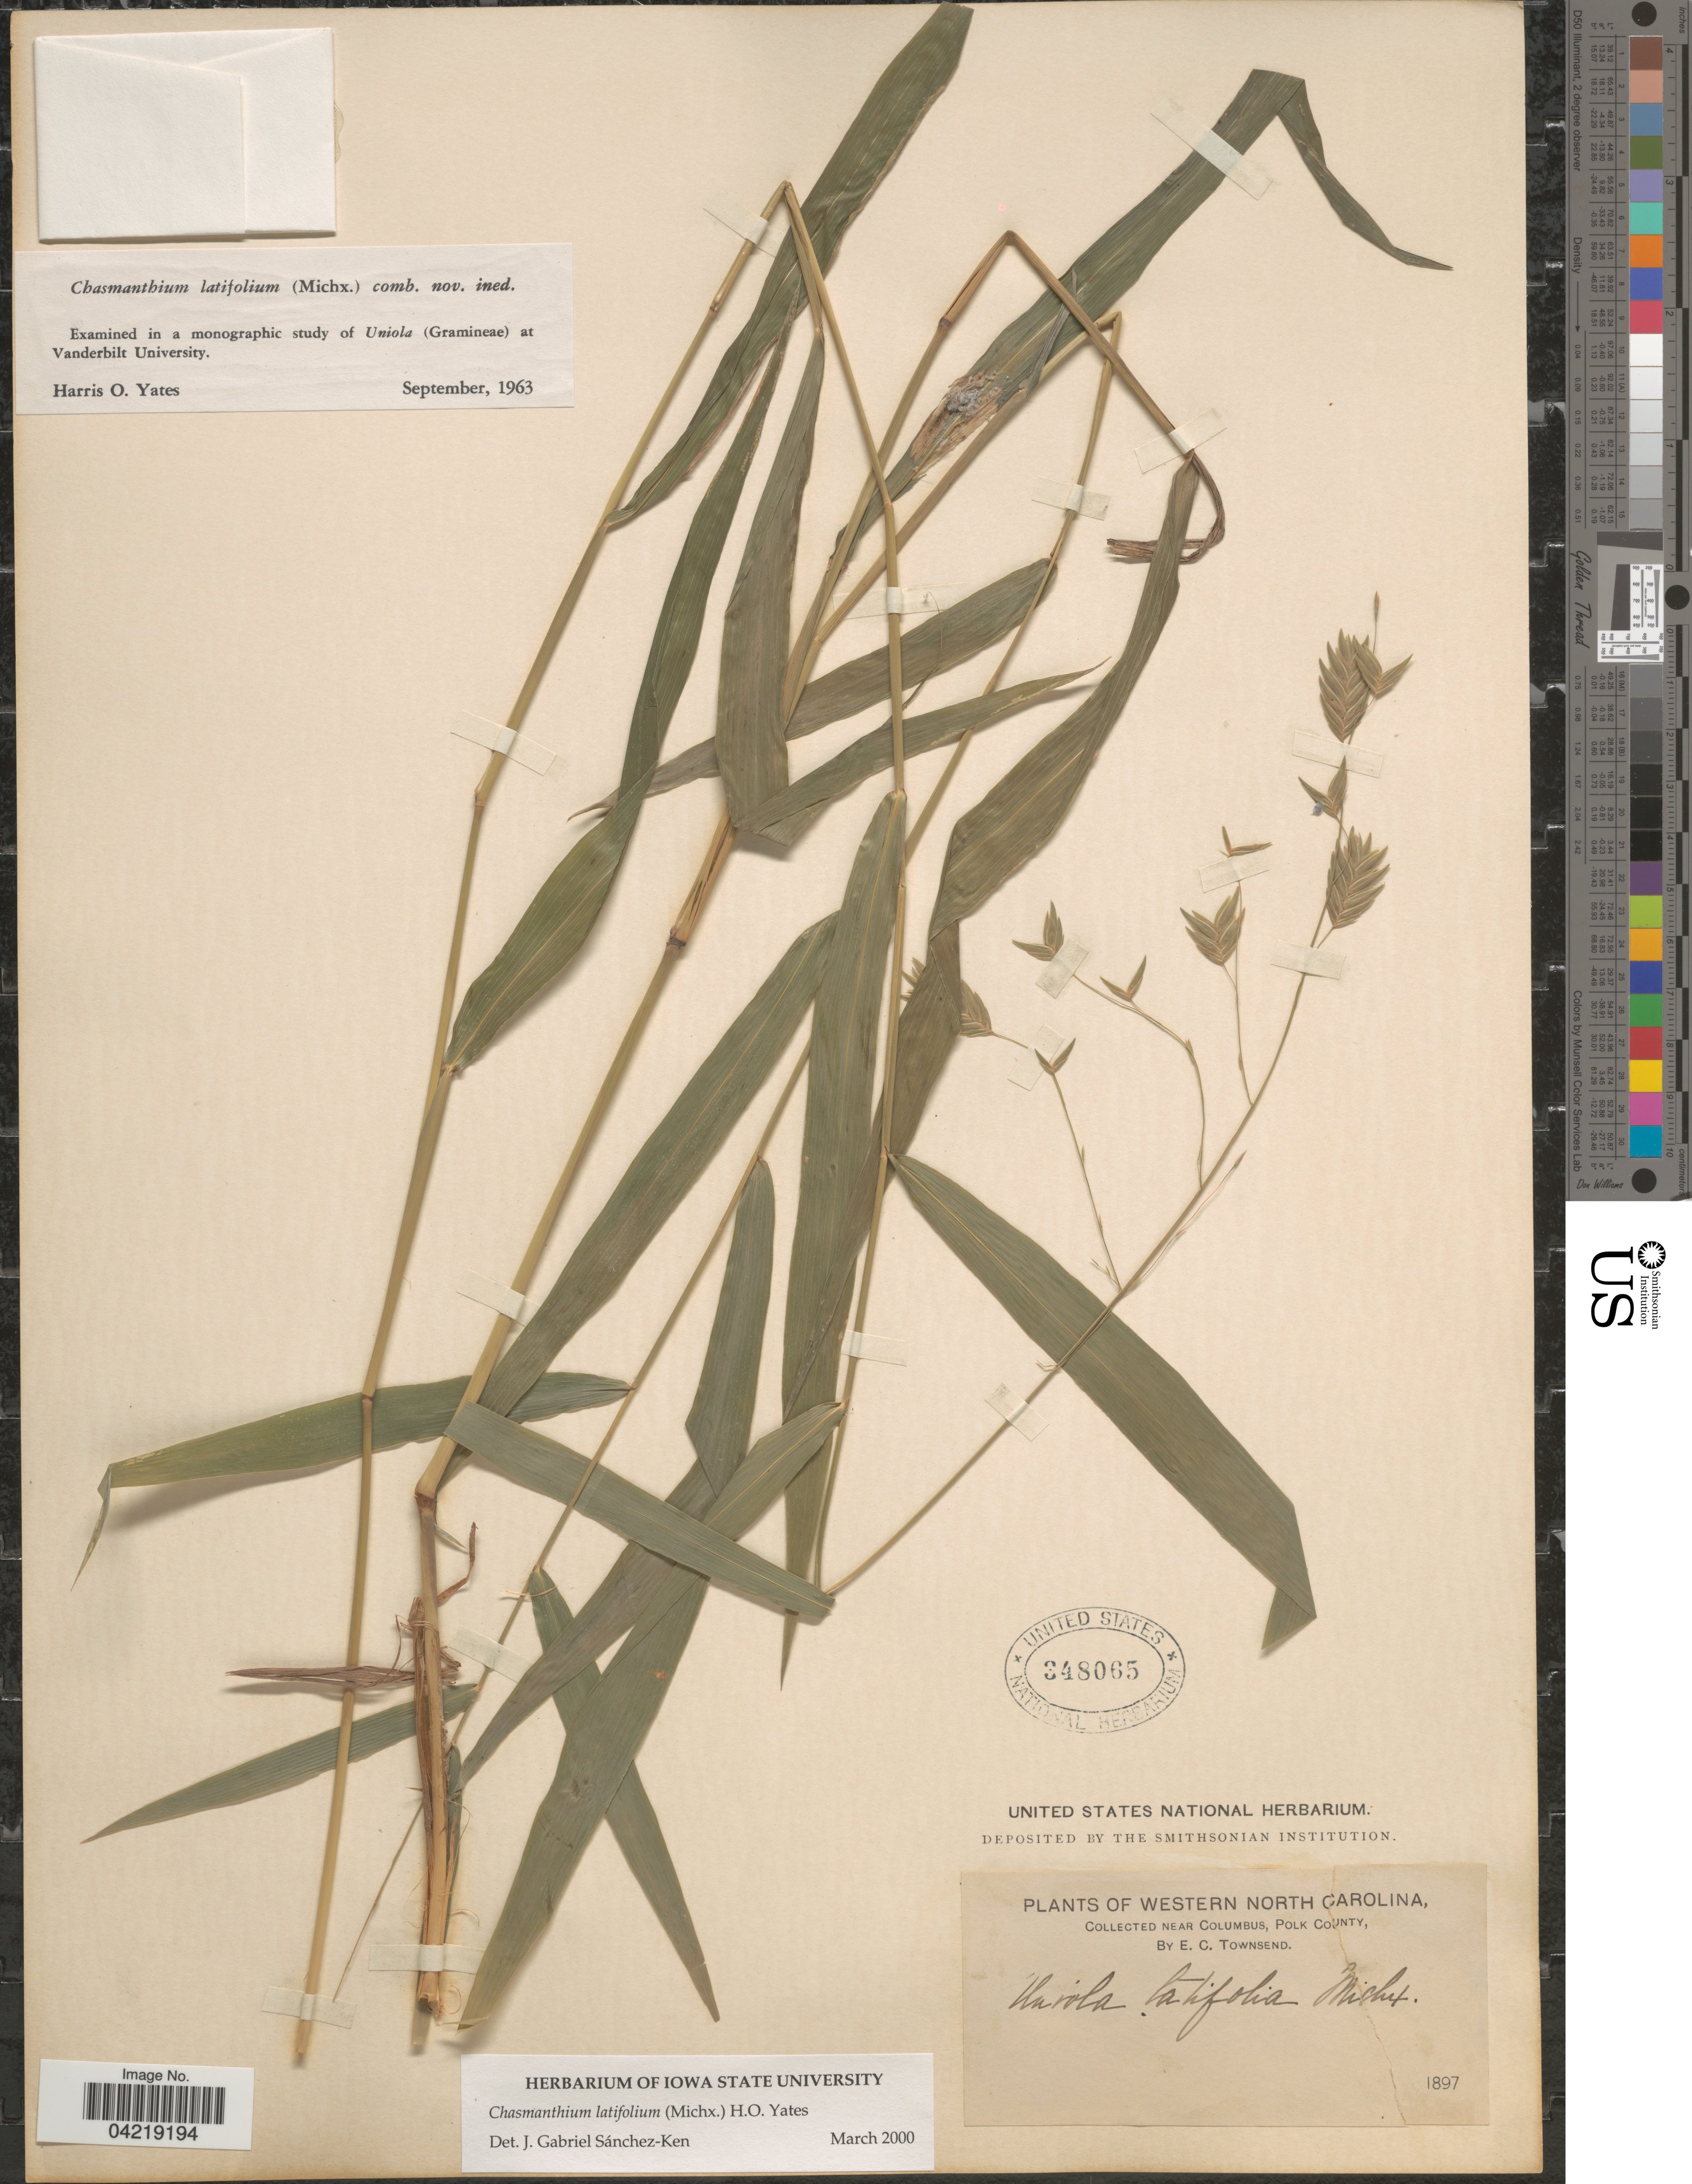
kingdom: Plantae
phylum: Tracheophyta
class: Liliopsida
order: Poales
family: Poaceae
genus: Chasmanthium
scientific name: Chasmanthium latifolium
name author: (Michx.) H.O. Yates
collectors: E. C. Townsend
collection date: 1897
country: United States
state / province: North Carolina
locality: Western North Carolina. Near Columbus, Polk County.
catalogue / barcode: US 348065